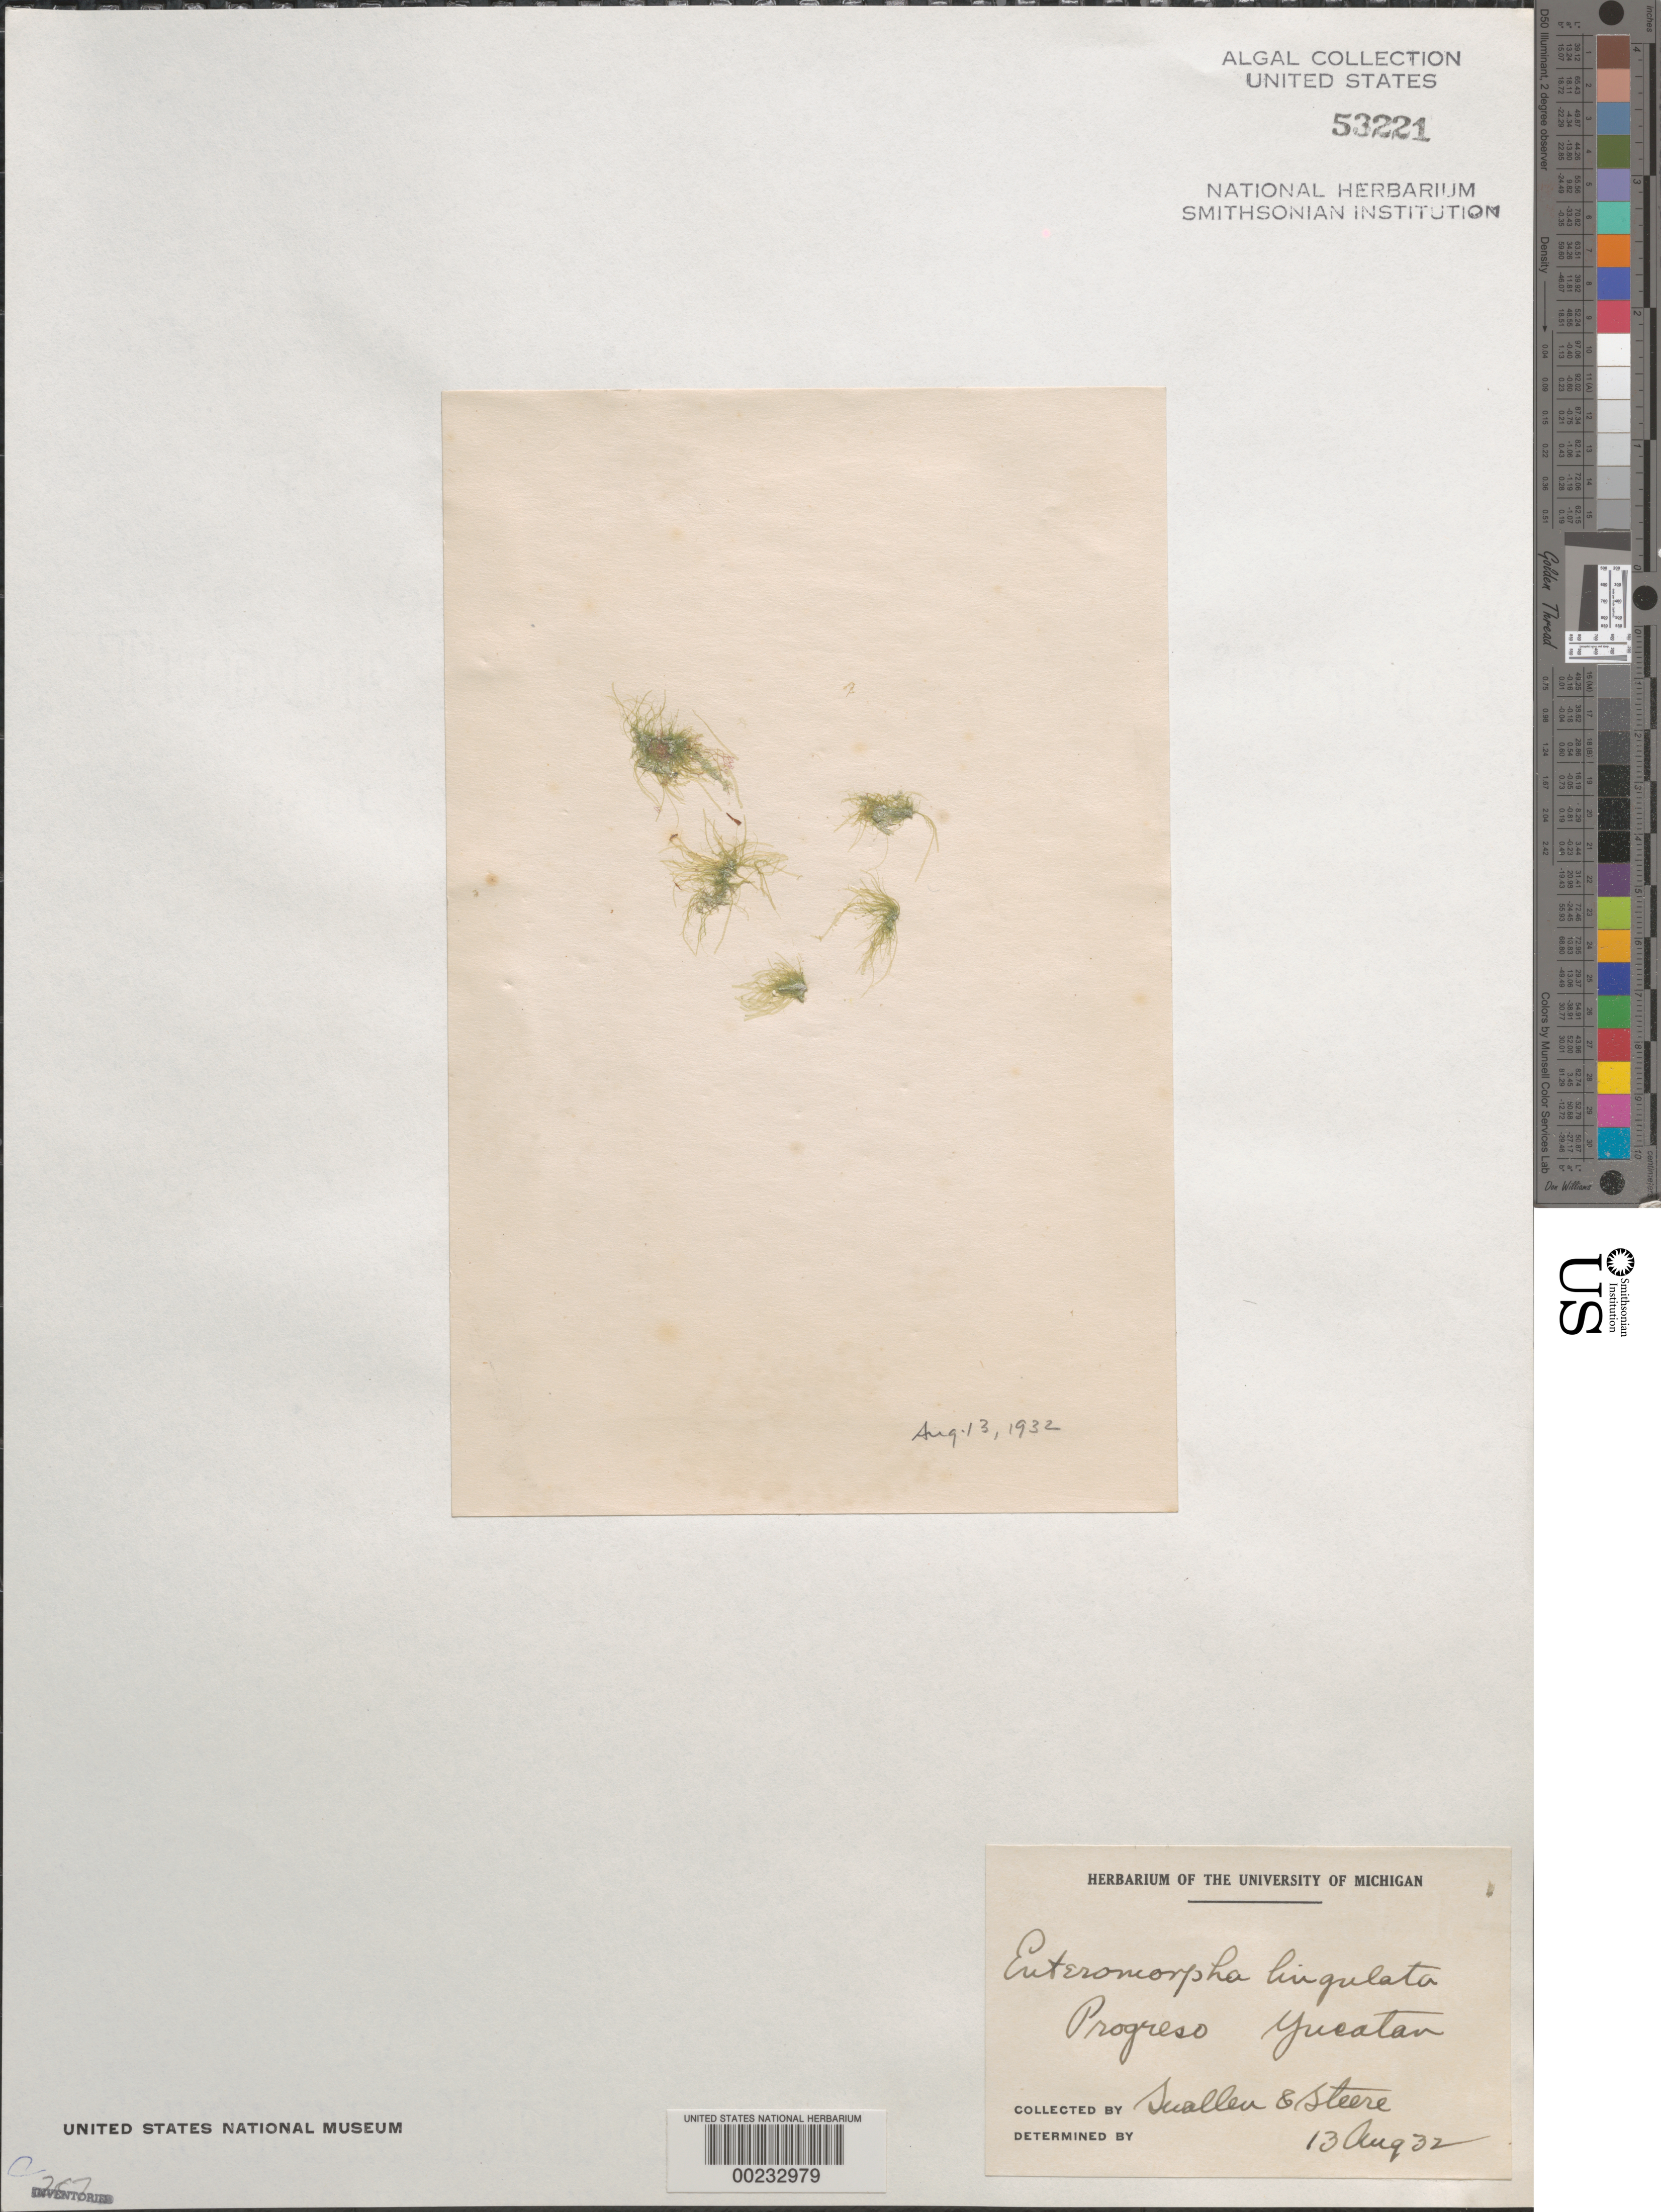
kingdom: Plantae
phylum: Chlorophyta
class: Ulvophyceae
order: Ulvales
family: Ulvaceae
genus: Ulva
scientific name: Ulva flexuosa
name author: Wulfen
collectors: J. R. Swallen & W. C. Steere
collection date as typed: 13 Aug 1932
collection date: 1932-08-13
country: Mexico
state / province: Yucatan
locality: Progreso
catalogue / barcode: US 53221